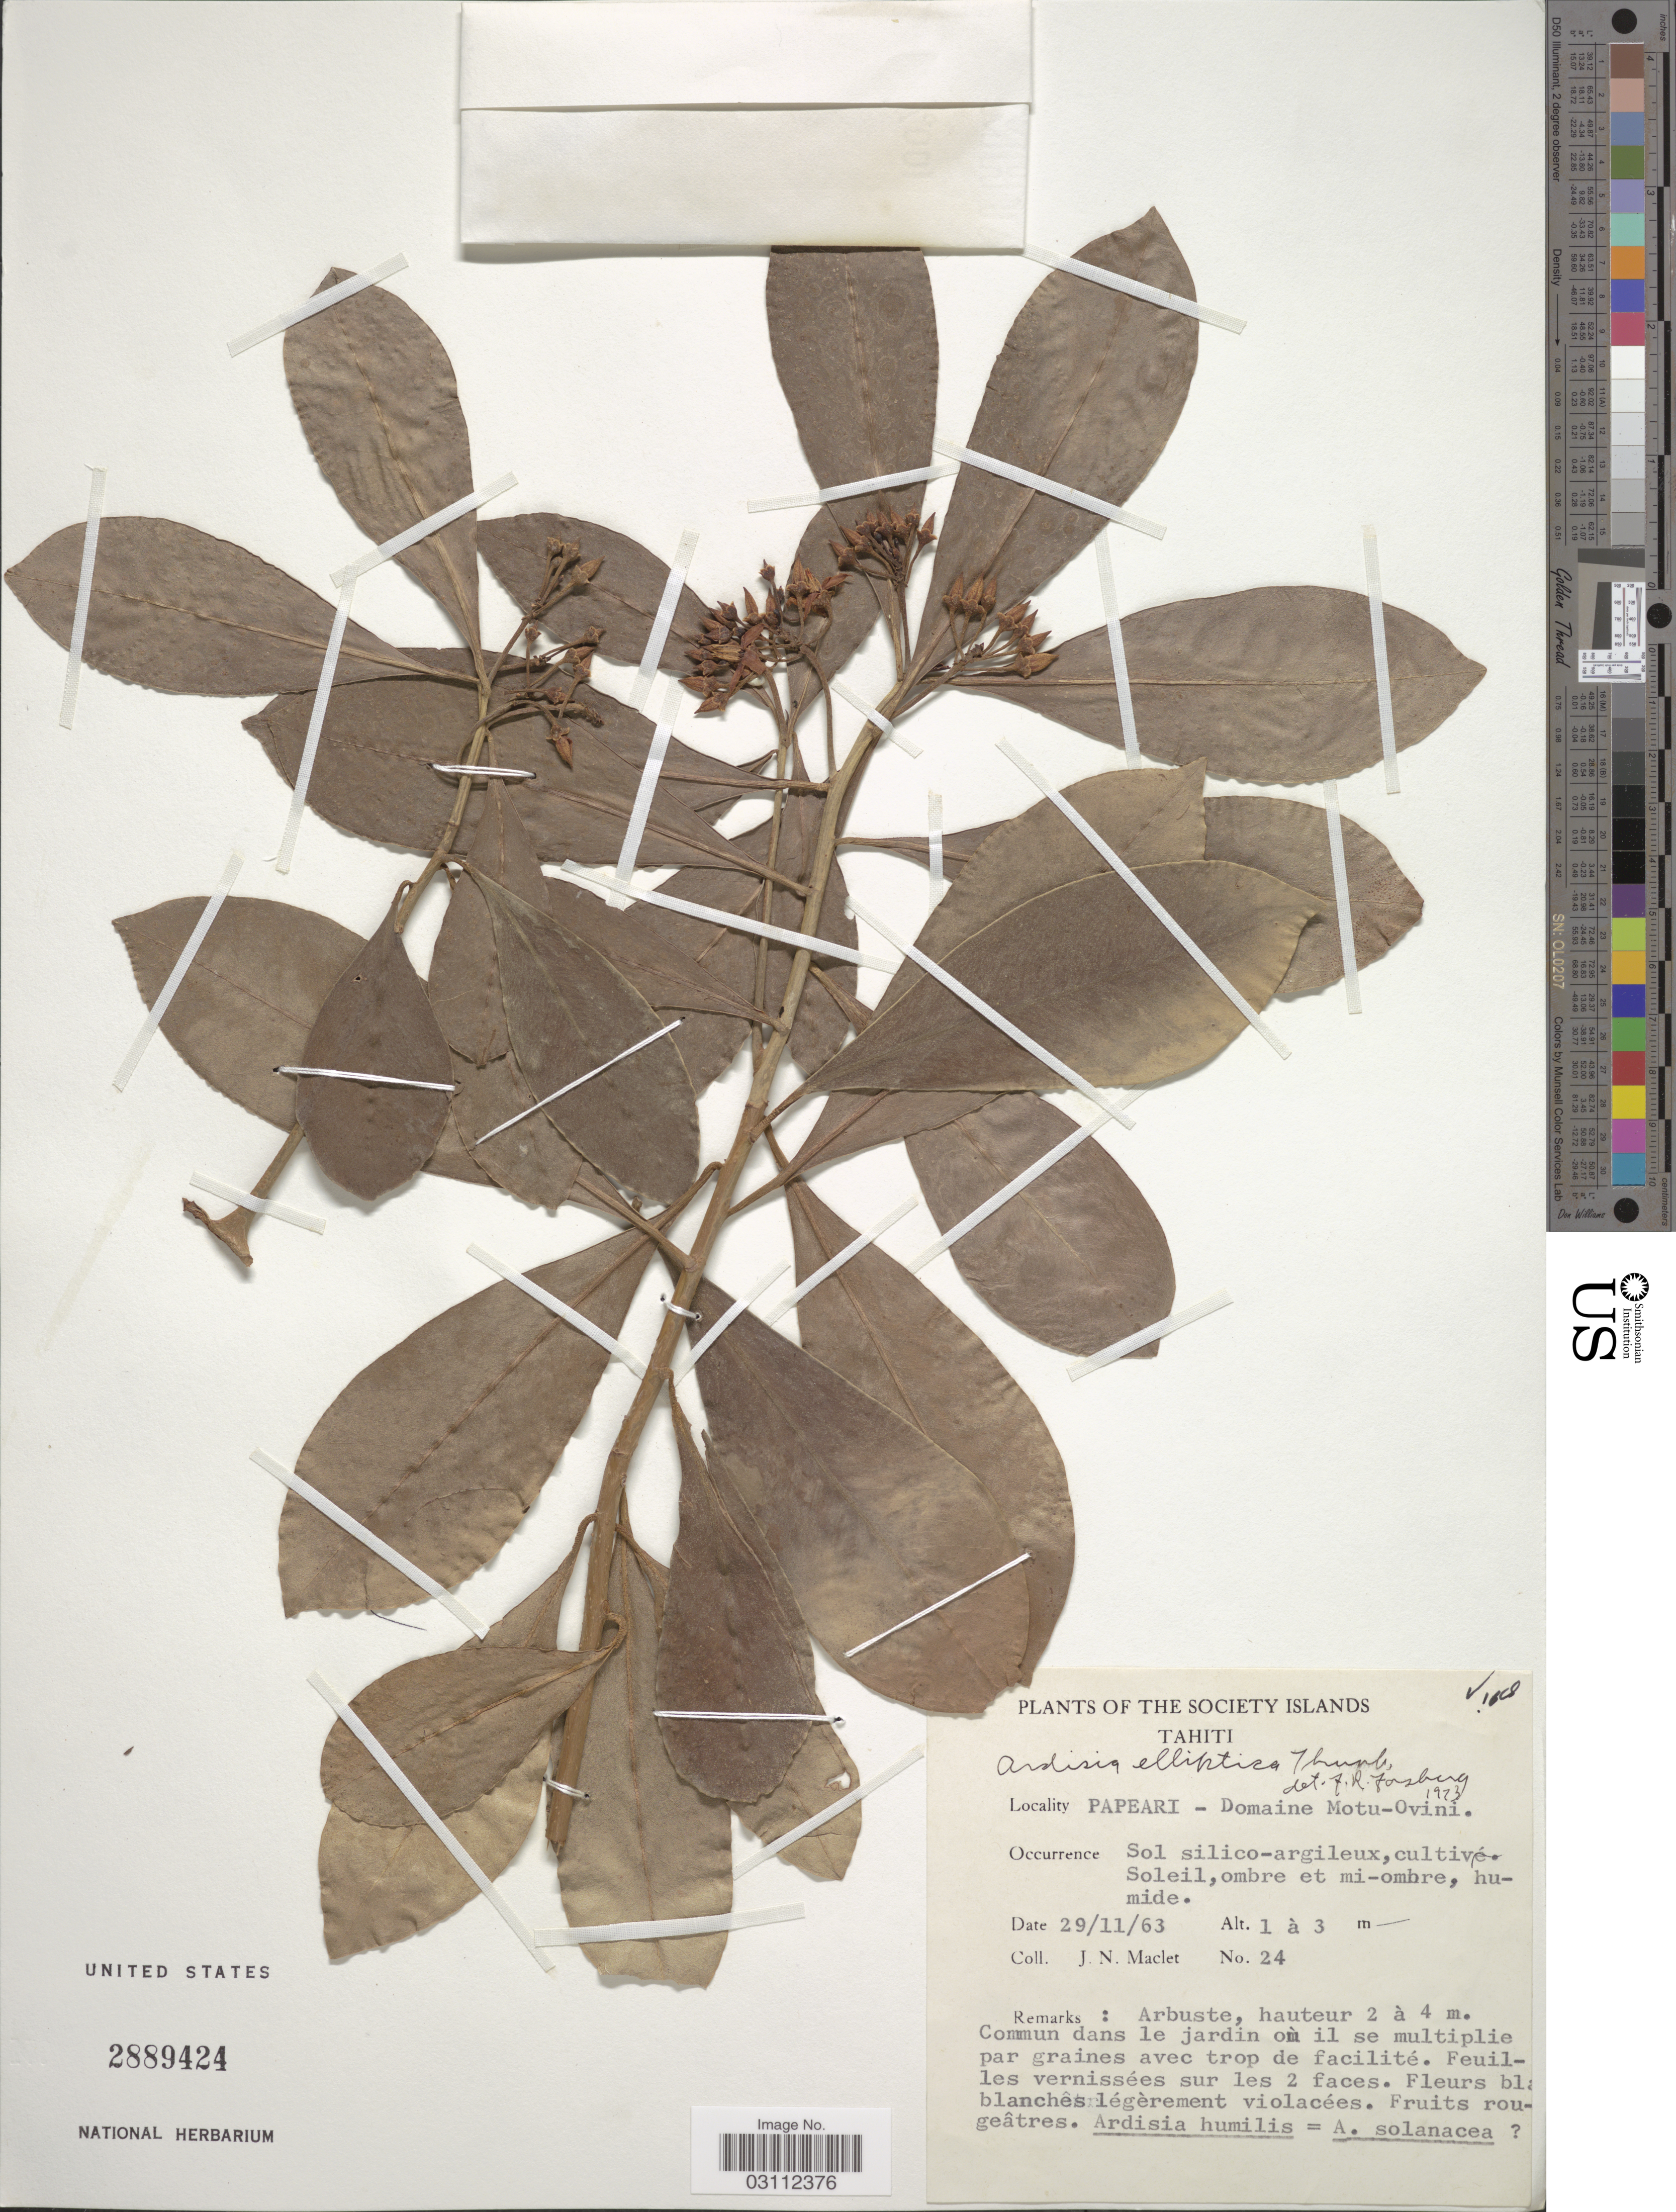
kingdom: Plantae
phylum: Tracheophyta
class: Magnoliopsida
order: Ericales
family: Primulaceae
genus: Ardisia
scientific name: Ardisia elliptica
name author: Thunb.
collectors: J. Maclet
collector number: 24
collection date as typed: Transcribed d/m/y: 29/11/63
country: French Polynesia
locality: Society Islands. Tahiti. PAPEARI - Domaine Motu-Ovini.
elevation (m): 1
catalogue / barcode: US 2889424